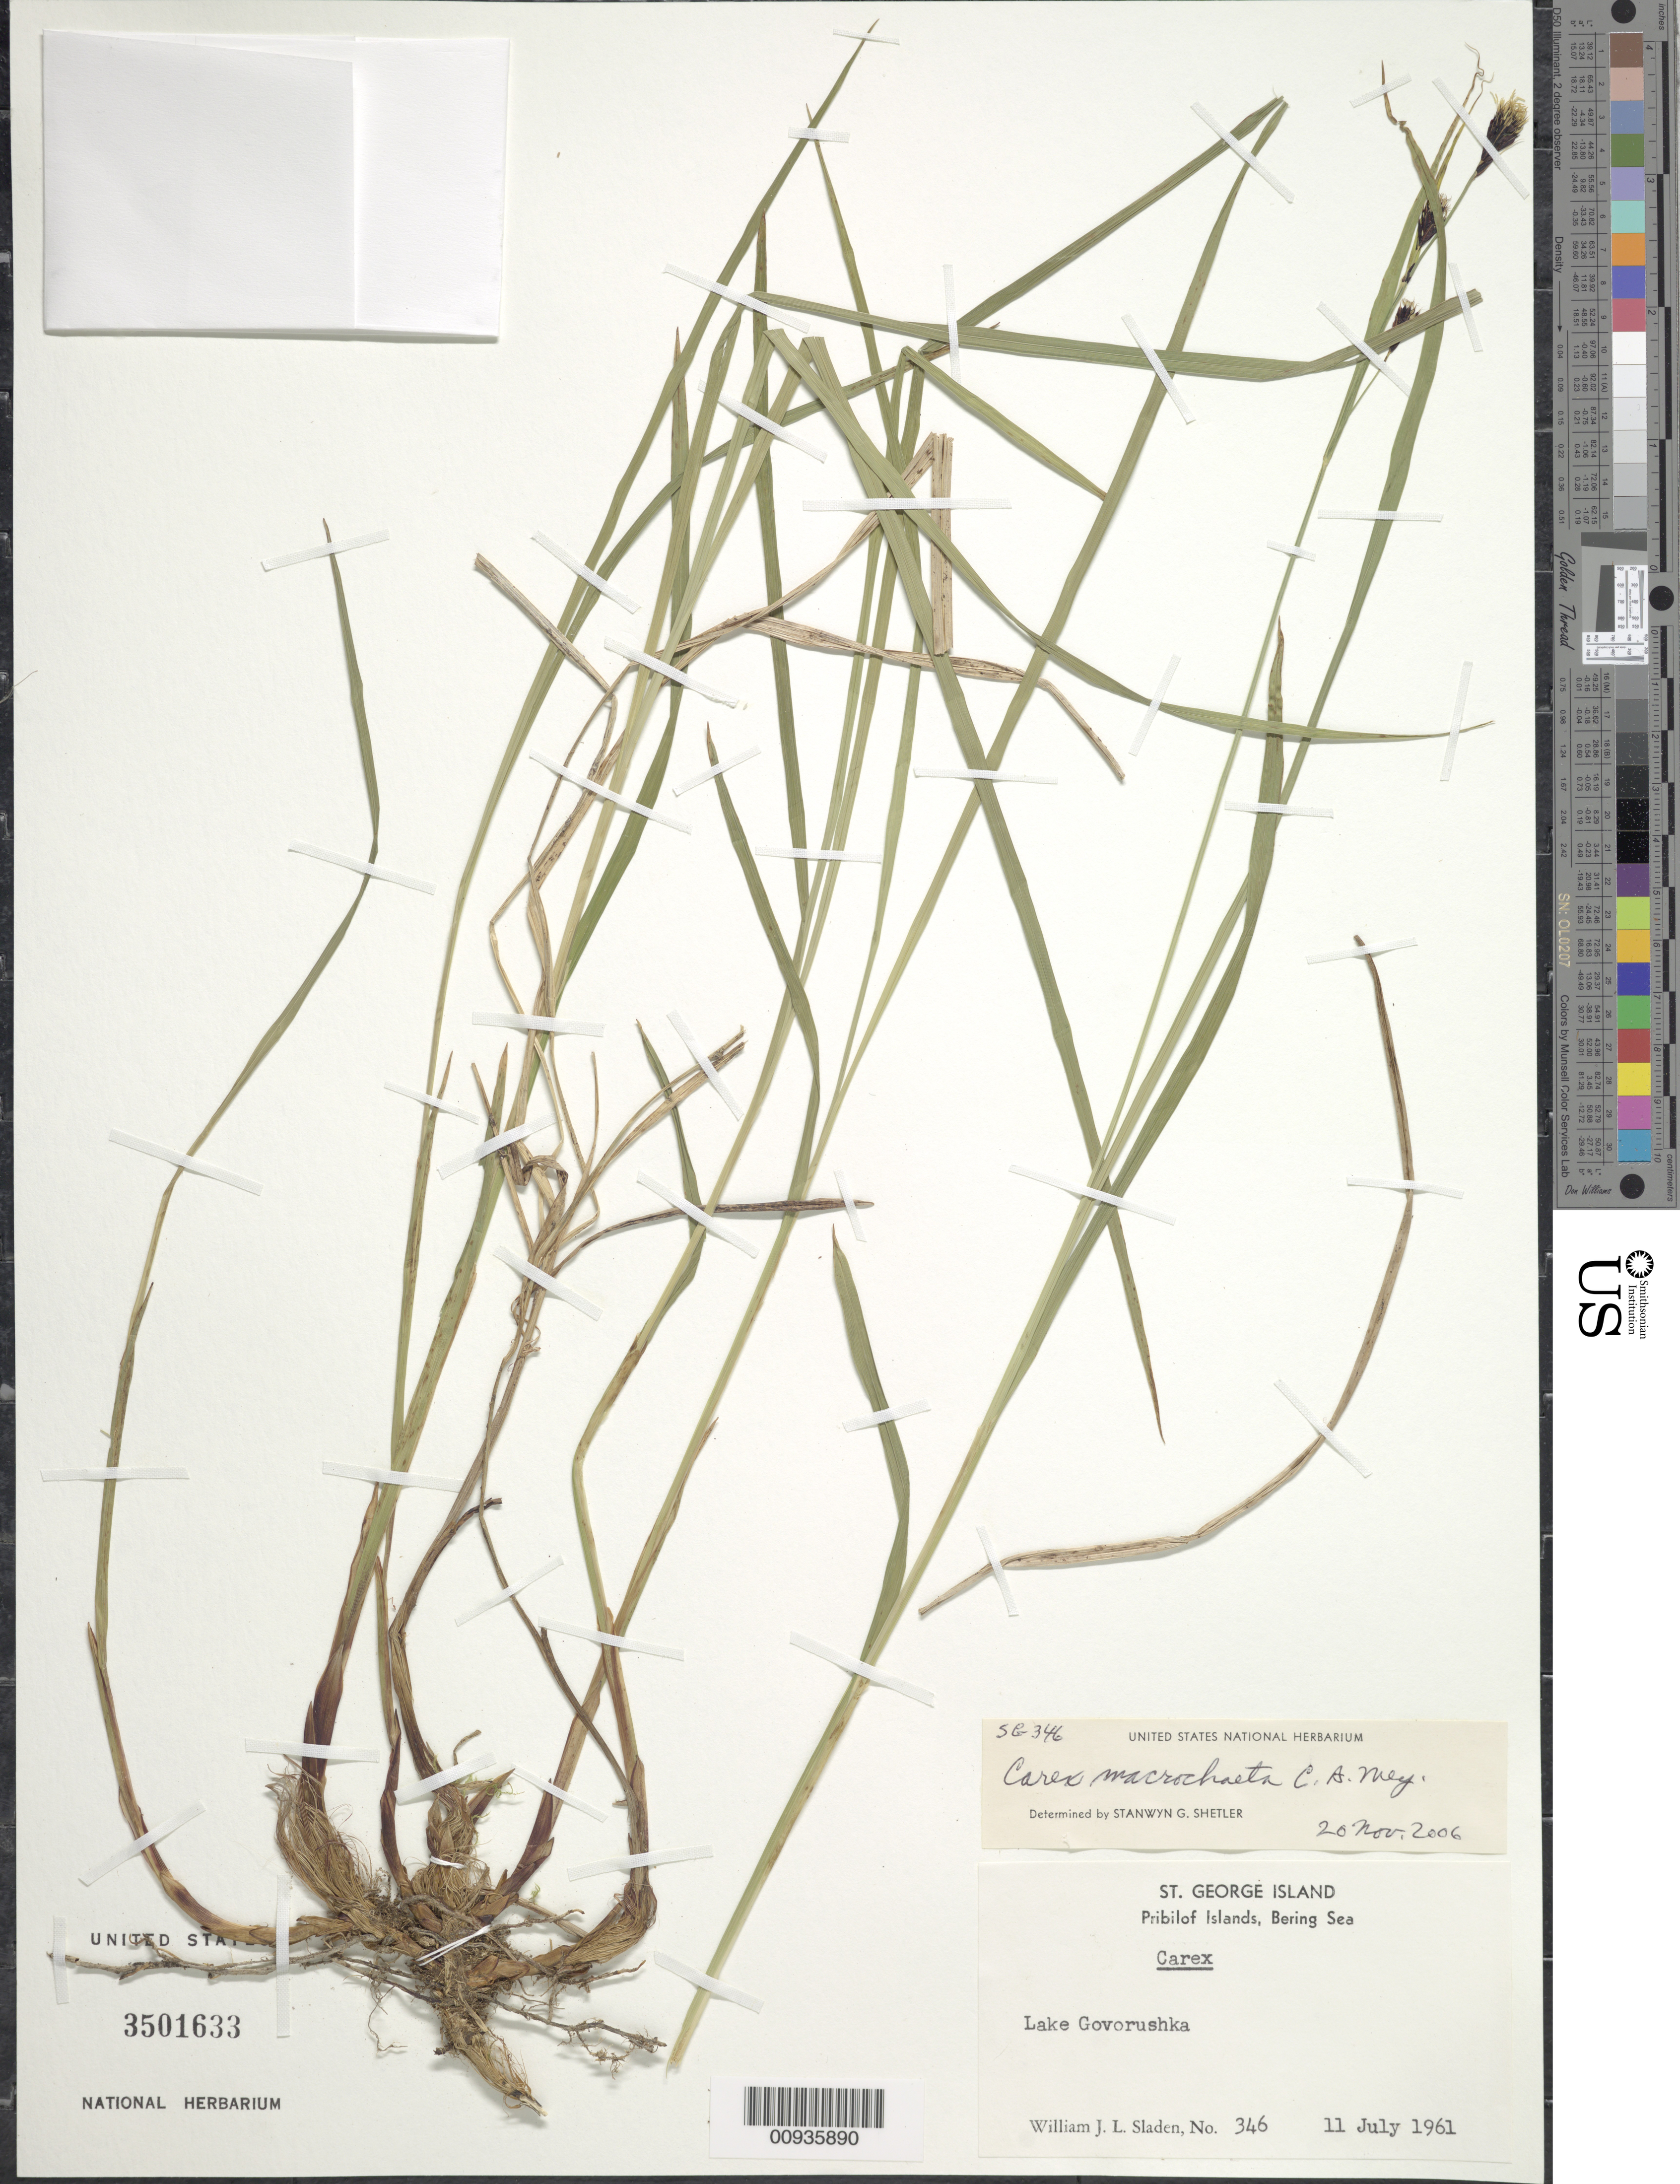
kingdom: Plantae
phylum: Tracheophyta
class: Liliopsida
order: Poales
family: Cyperaceae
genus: Carex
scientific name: Carex macrochaeta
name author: C.A. Mey.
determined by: Shetler, Stanwyn G., (US), NMNH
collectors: W. Sladen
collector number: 346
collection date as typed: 11 Jul 1960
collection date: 1960-07-11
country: United States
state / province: Alaska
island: St. George Island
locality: St. George Island. Lake Govorushka., Bering Sea, Pribilof Islands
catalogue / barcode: US 3501633